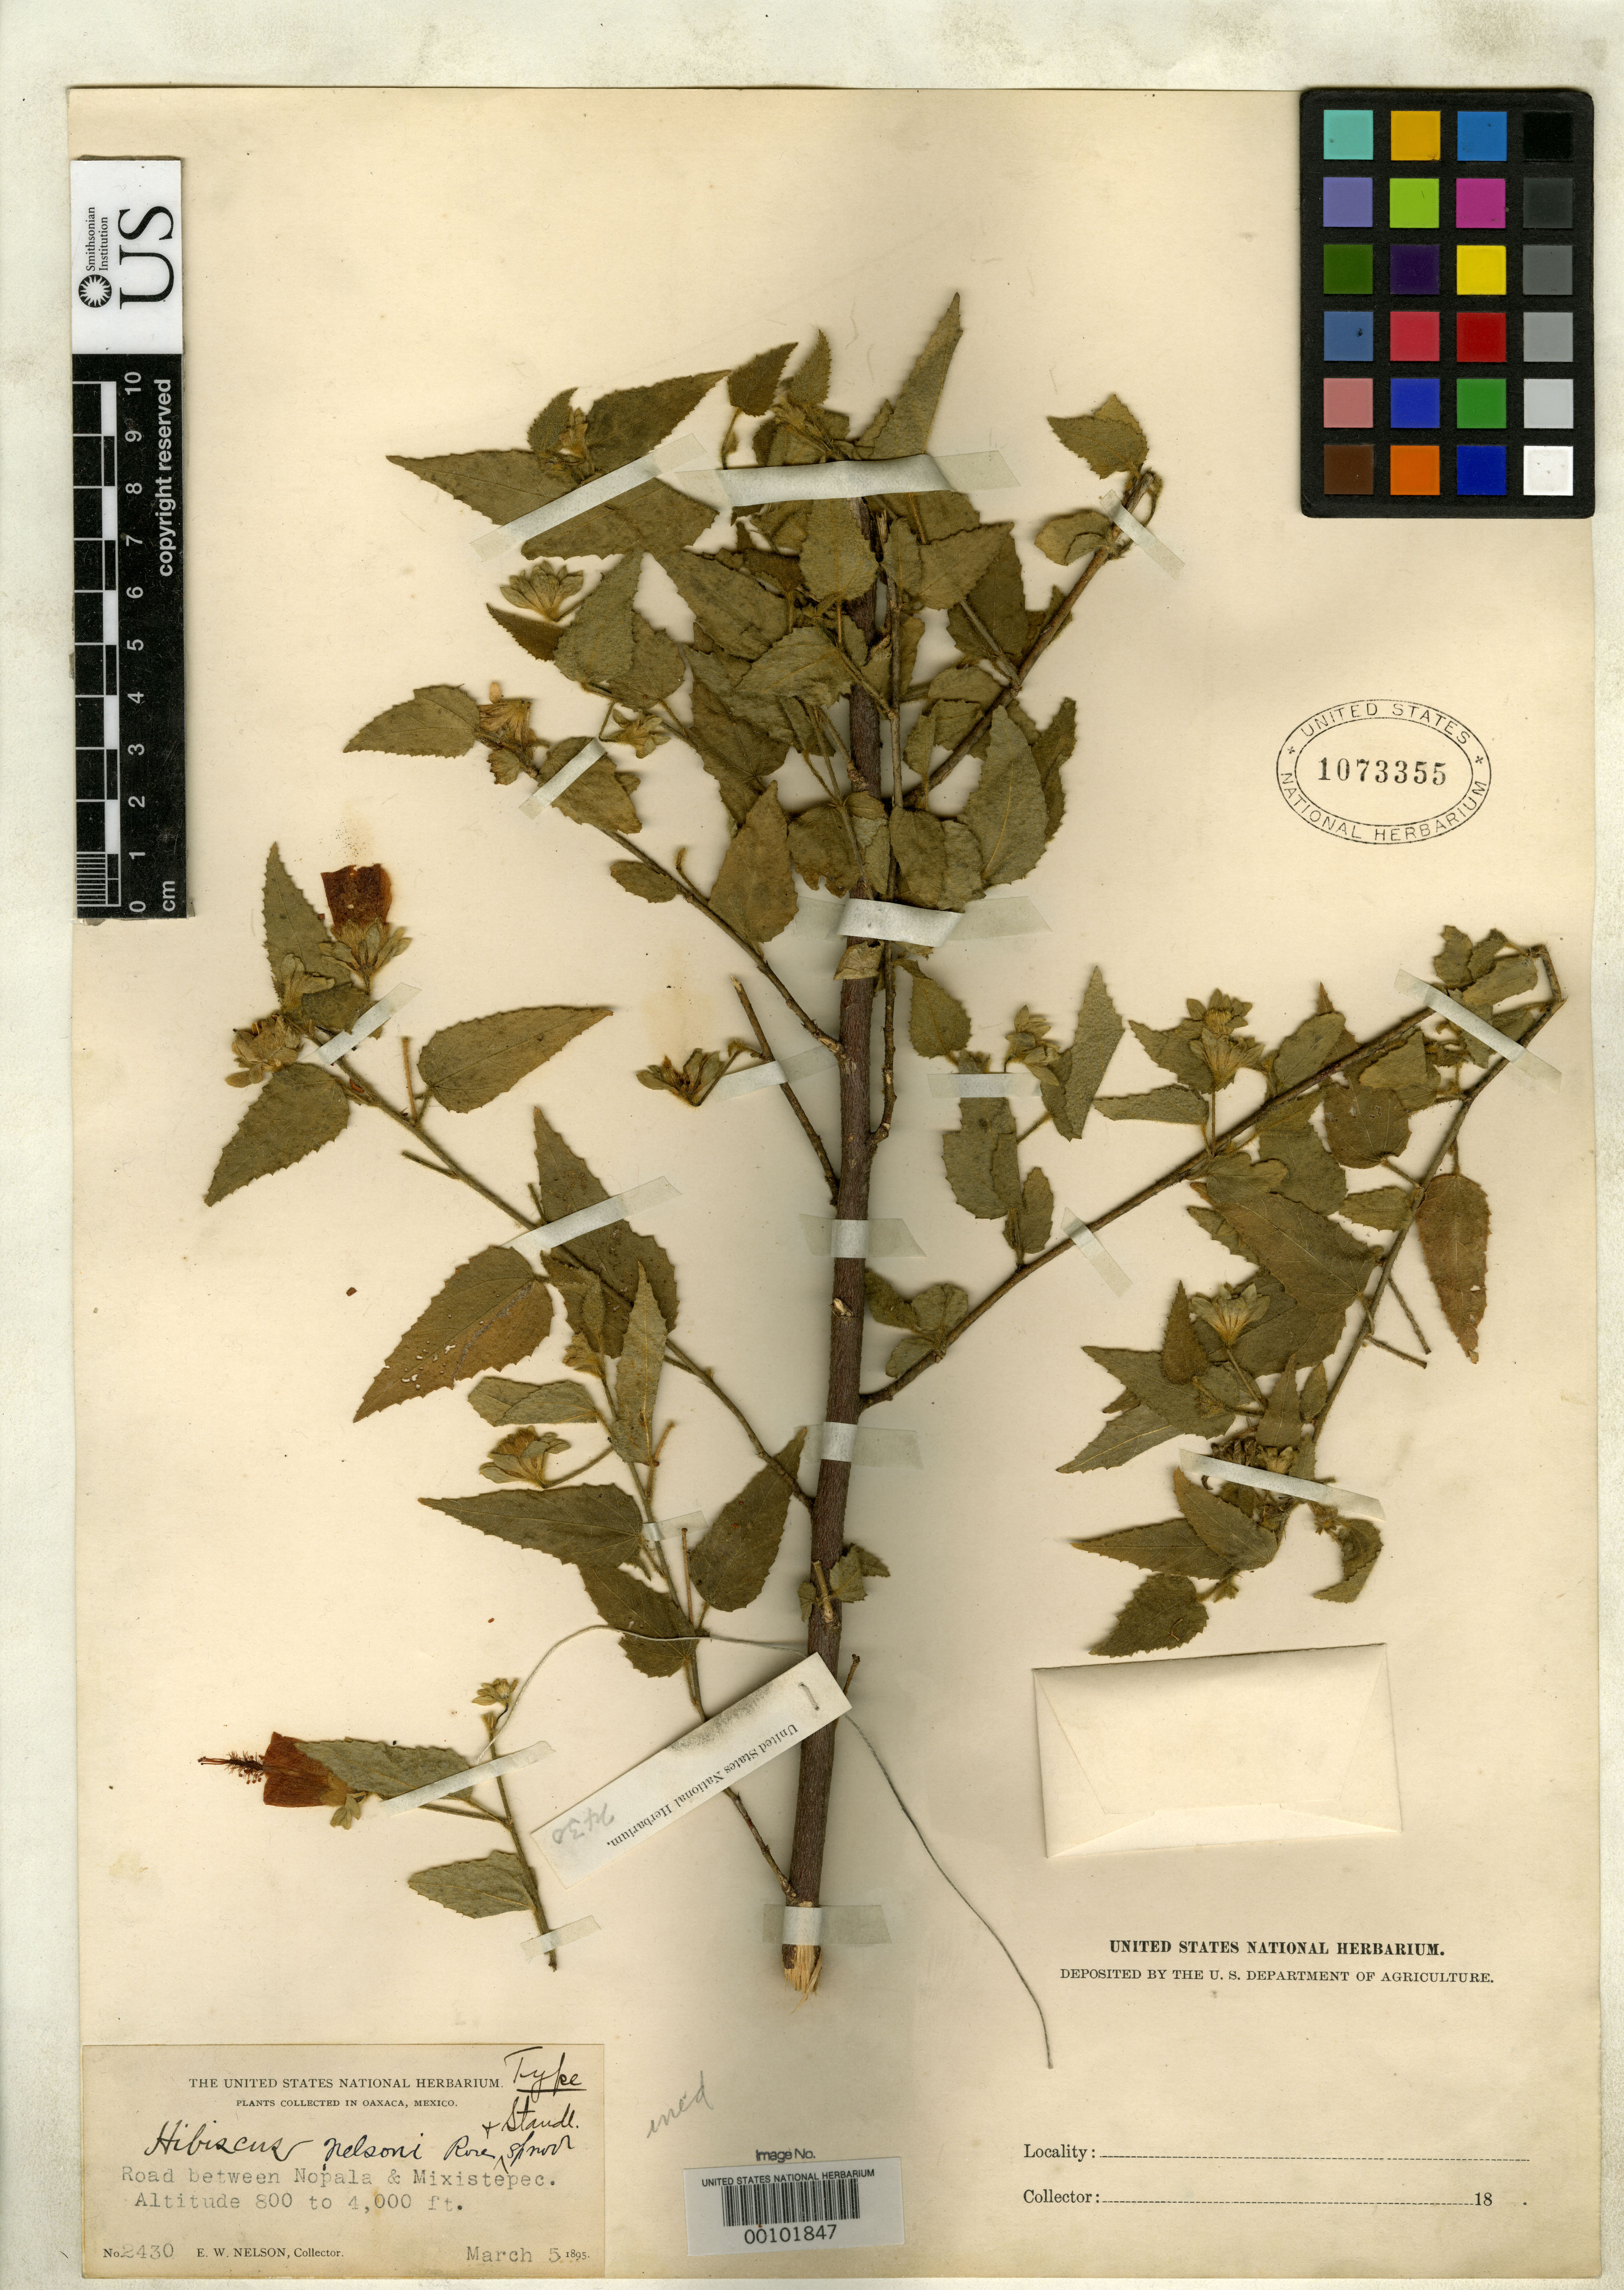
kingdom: Plantae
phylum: Tracheophyta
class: Magnoliopsida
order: Malvales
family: Malvaceae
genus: Hibiscus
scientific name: Hibiscus nelsoni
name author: Rose & Standl.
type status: Holotype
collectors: E. W. Nelson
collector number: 2430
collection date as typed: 05 Mar 1895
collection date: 1895-03-05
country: Mexico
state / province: Oaxaca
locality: Between Nopala and Mixistepec.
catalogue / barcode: US 1073355